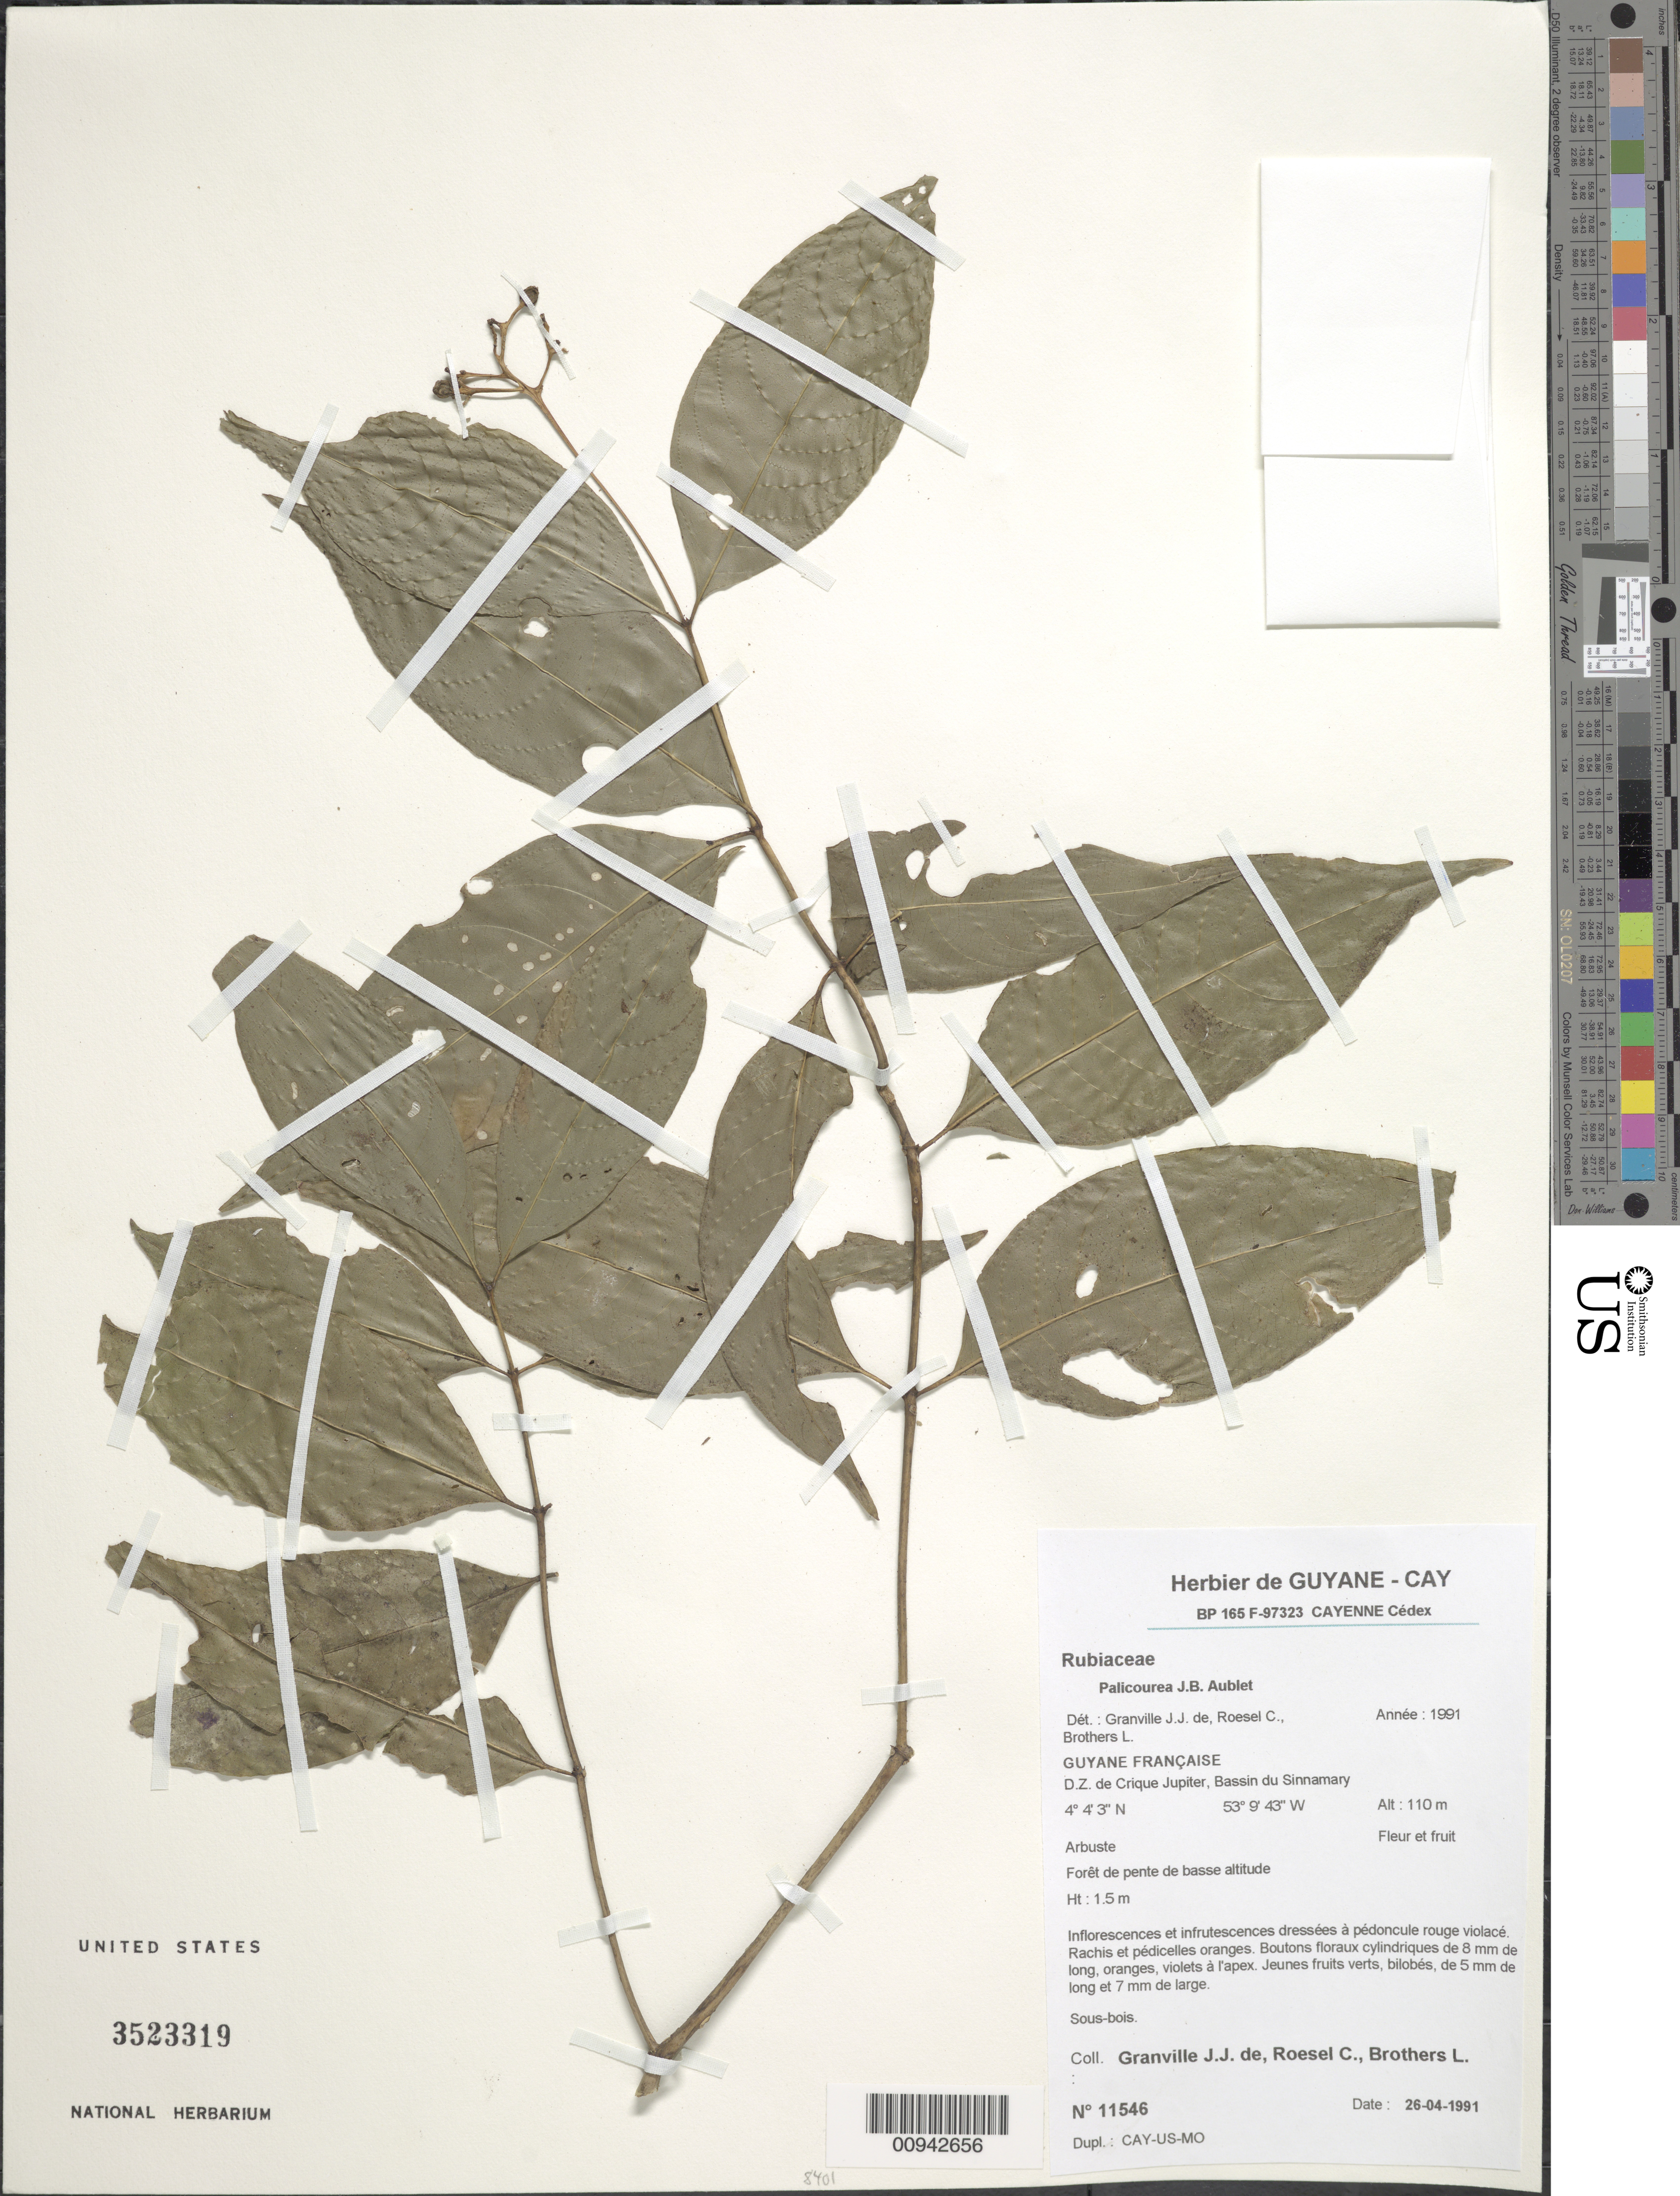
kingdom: Plantae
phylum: Tracheophyta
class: Magnoliopsida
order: Gentianales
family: Rubiaceae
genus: Palicourea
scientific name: Palicourea sp.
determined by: Granville, J. J.; Roesel, C. S.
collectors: J.-J. de Granville, C. S. Roesel & L. Brothers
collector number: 11546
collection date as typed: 26-Apr-91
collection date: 1991-04-26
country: French Guiana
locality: D.Z. de Crique Jupiter, Bassin du Sinnamary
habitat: Foret de pente de basse altitude. Sous bois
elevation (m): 110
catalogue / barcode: US 3523319